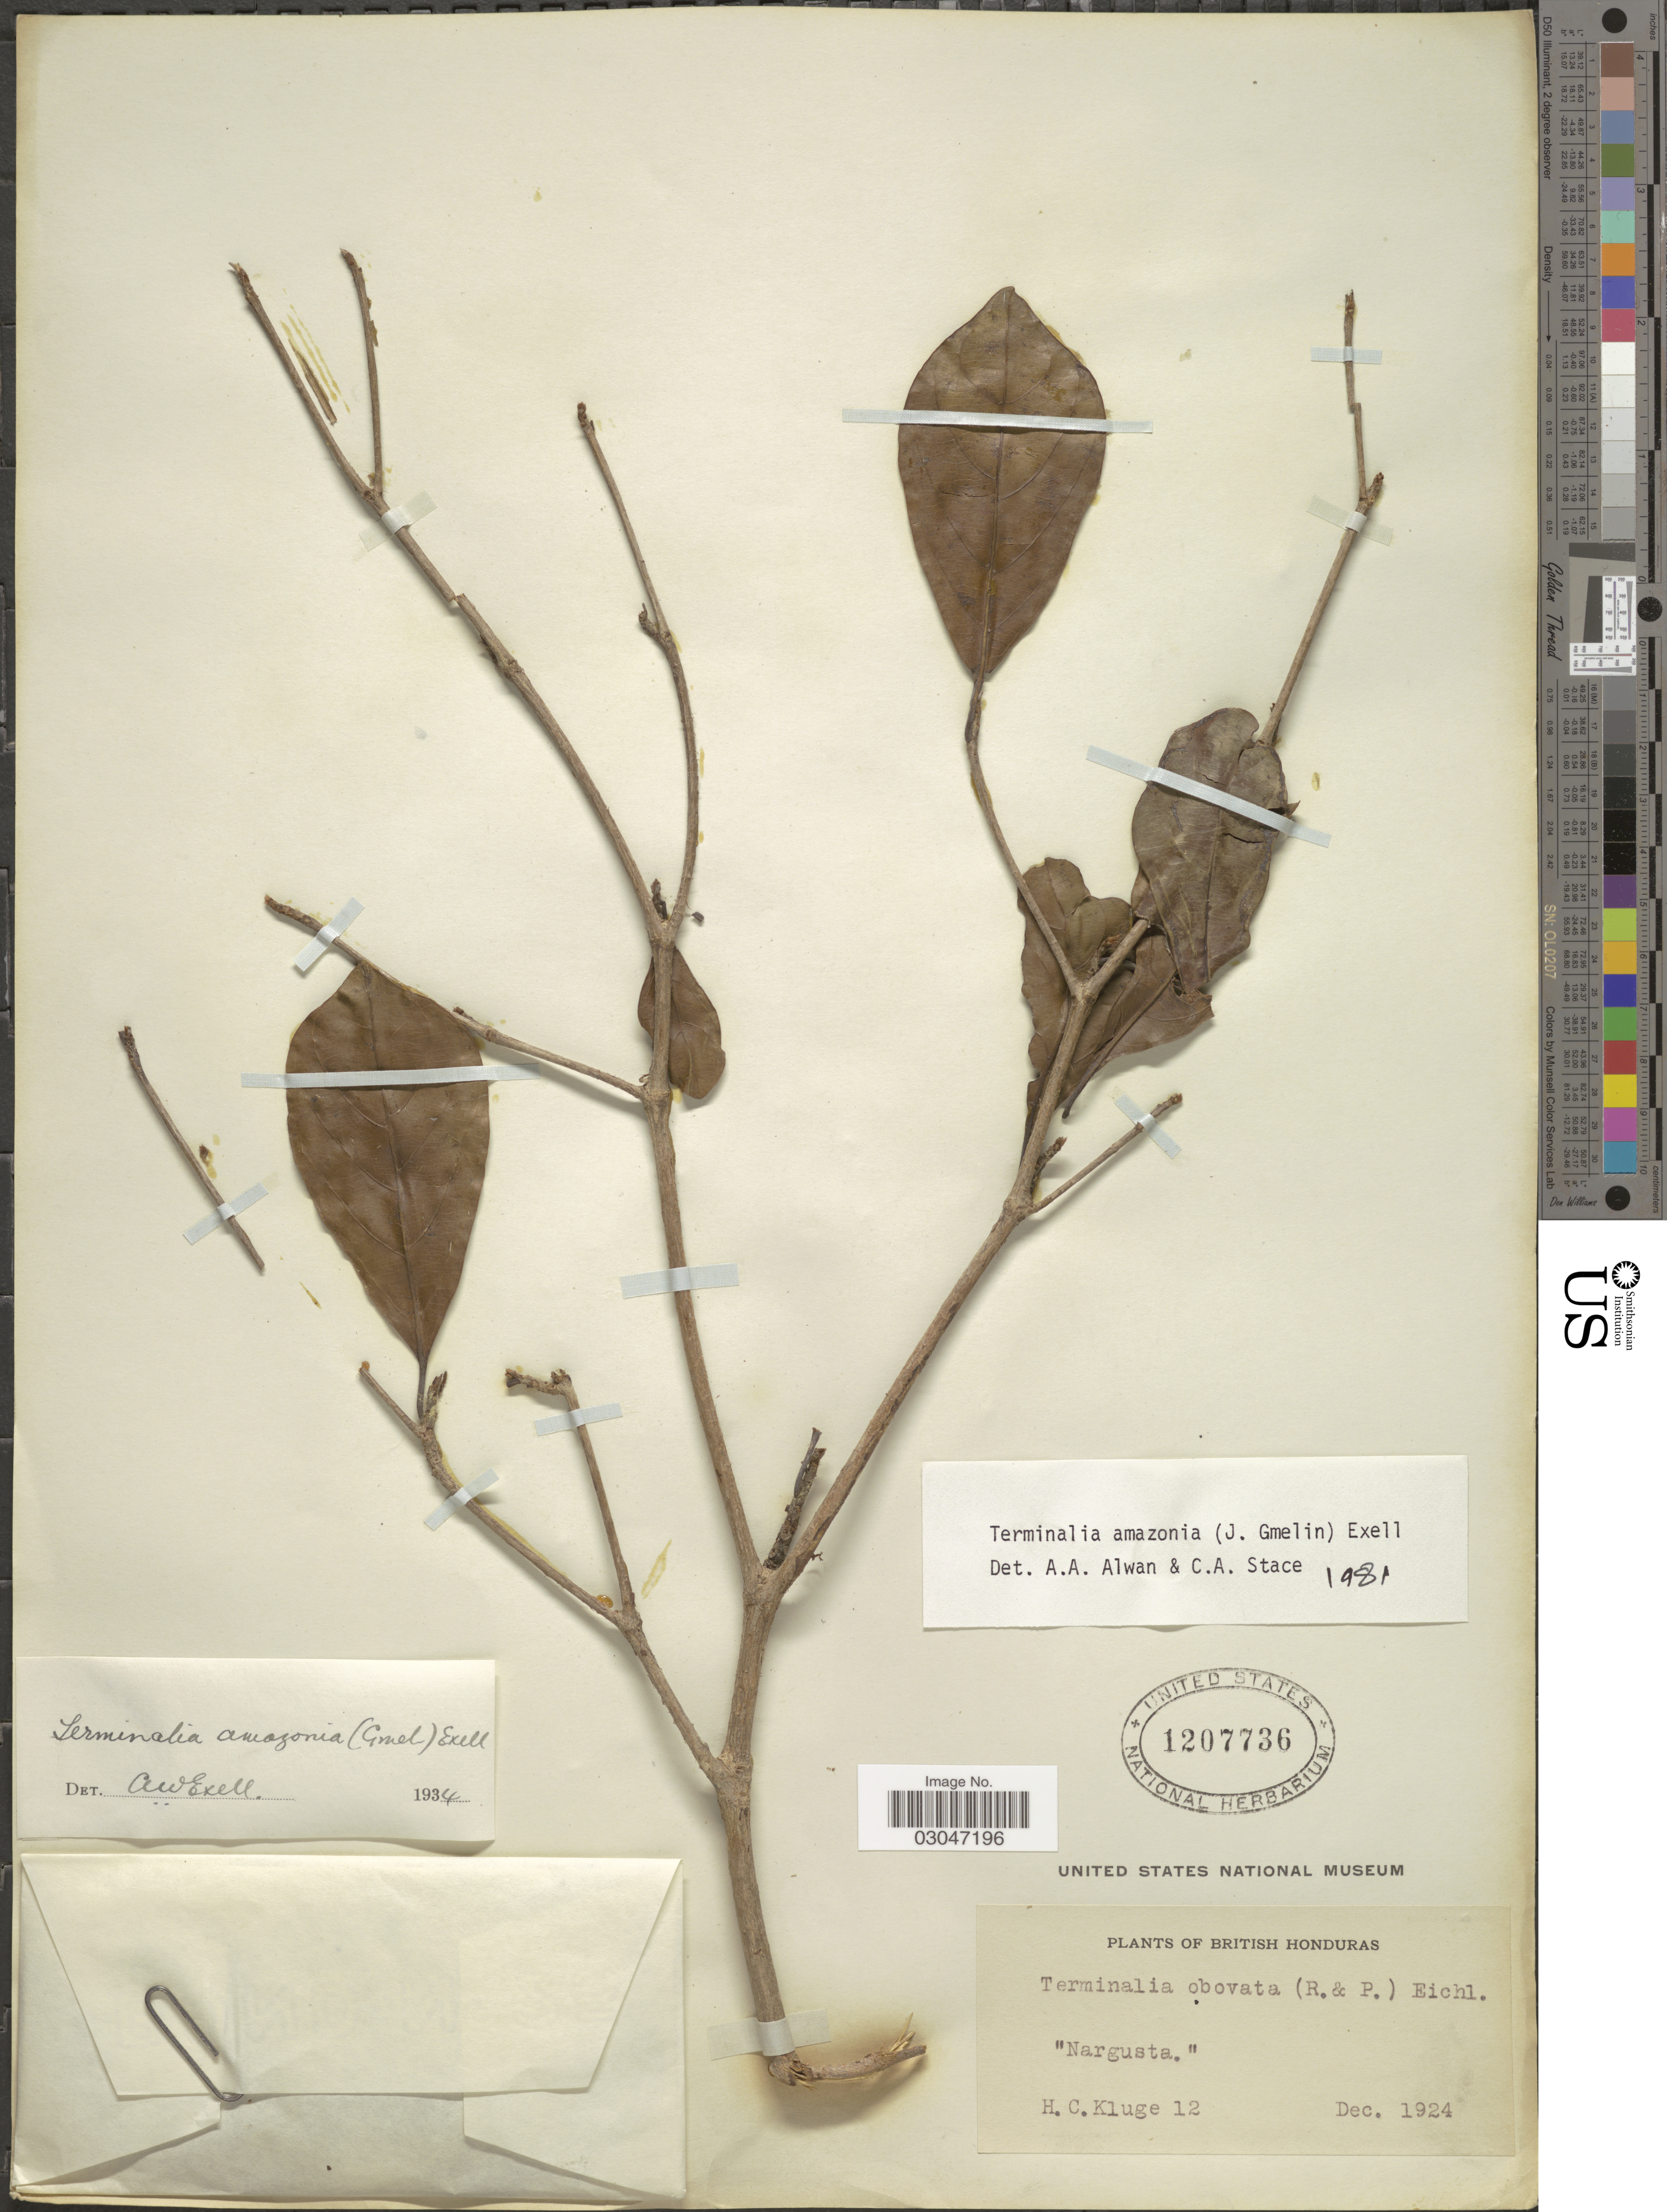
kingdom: Plantae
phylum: Tracheophyta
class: Magnoliopsida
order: Myrtales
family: Combretaceae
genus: Terminalia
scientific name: Terminalia amazonia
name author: (J.F. Gmel.) Exell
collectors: H. C. Kluge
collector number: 12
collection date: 1924-12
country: Belize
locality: British Honduras, "Nargusta".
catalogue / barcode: US 1207736